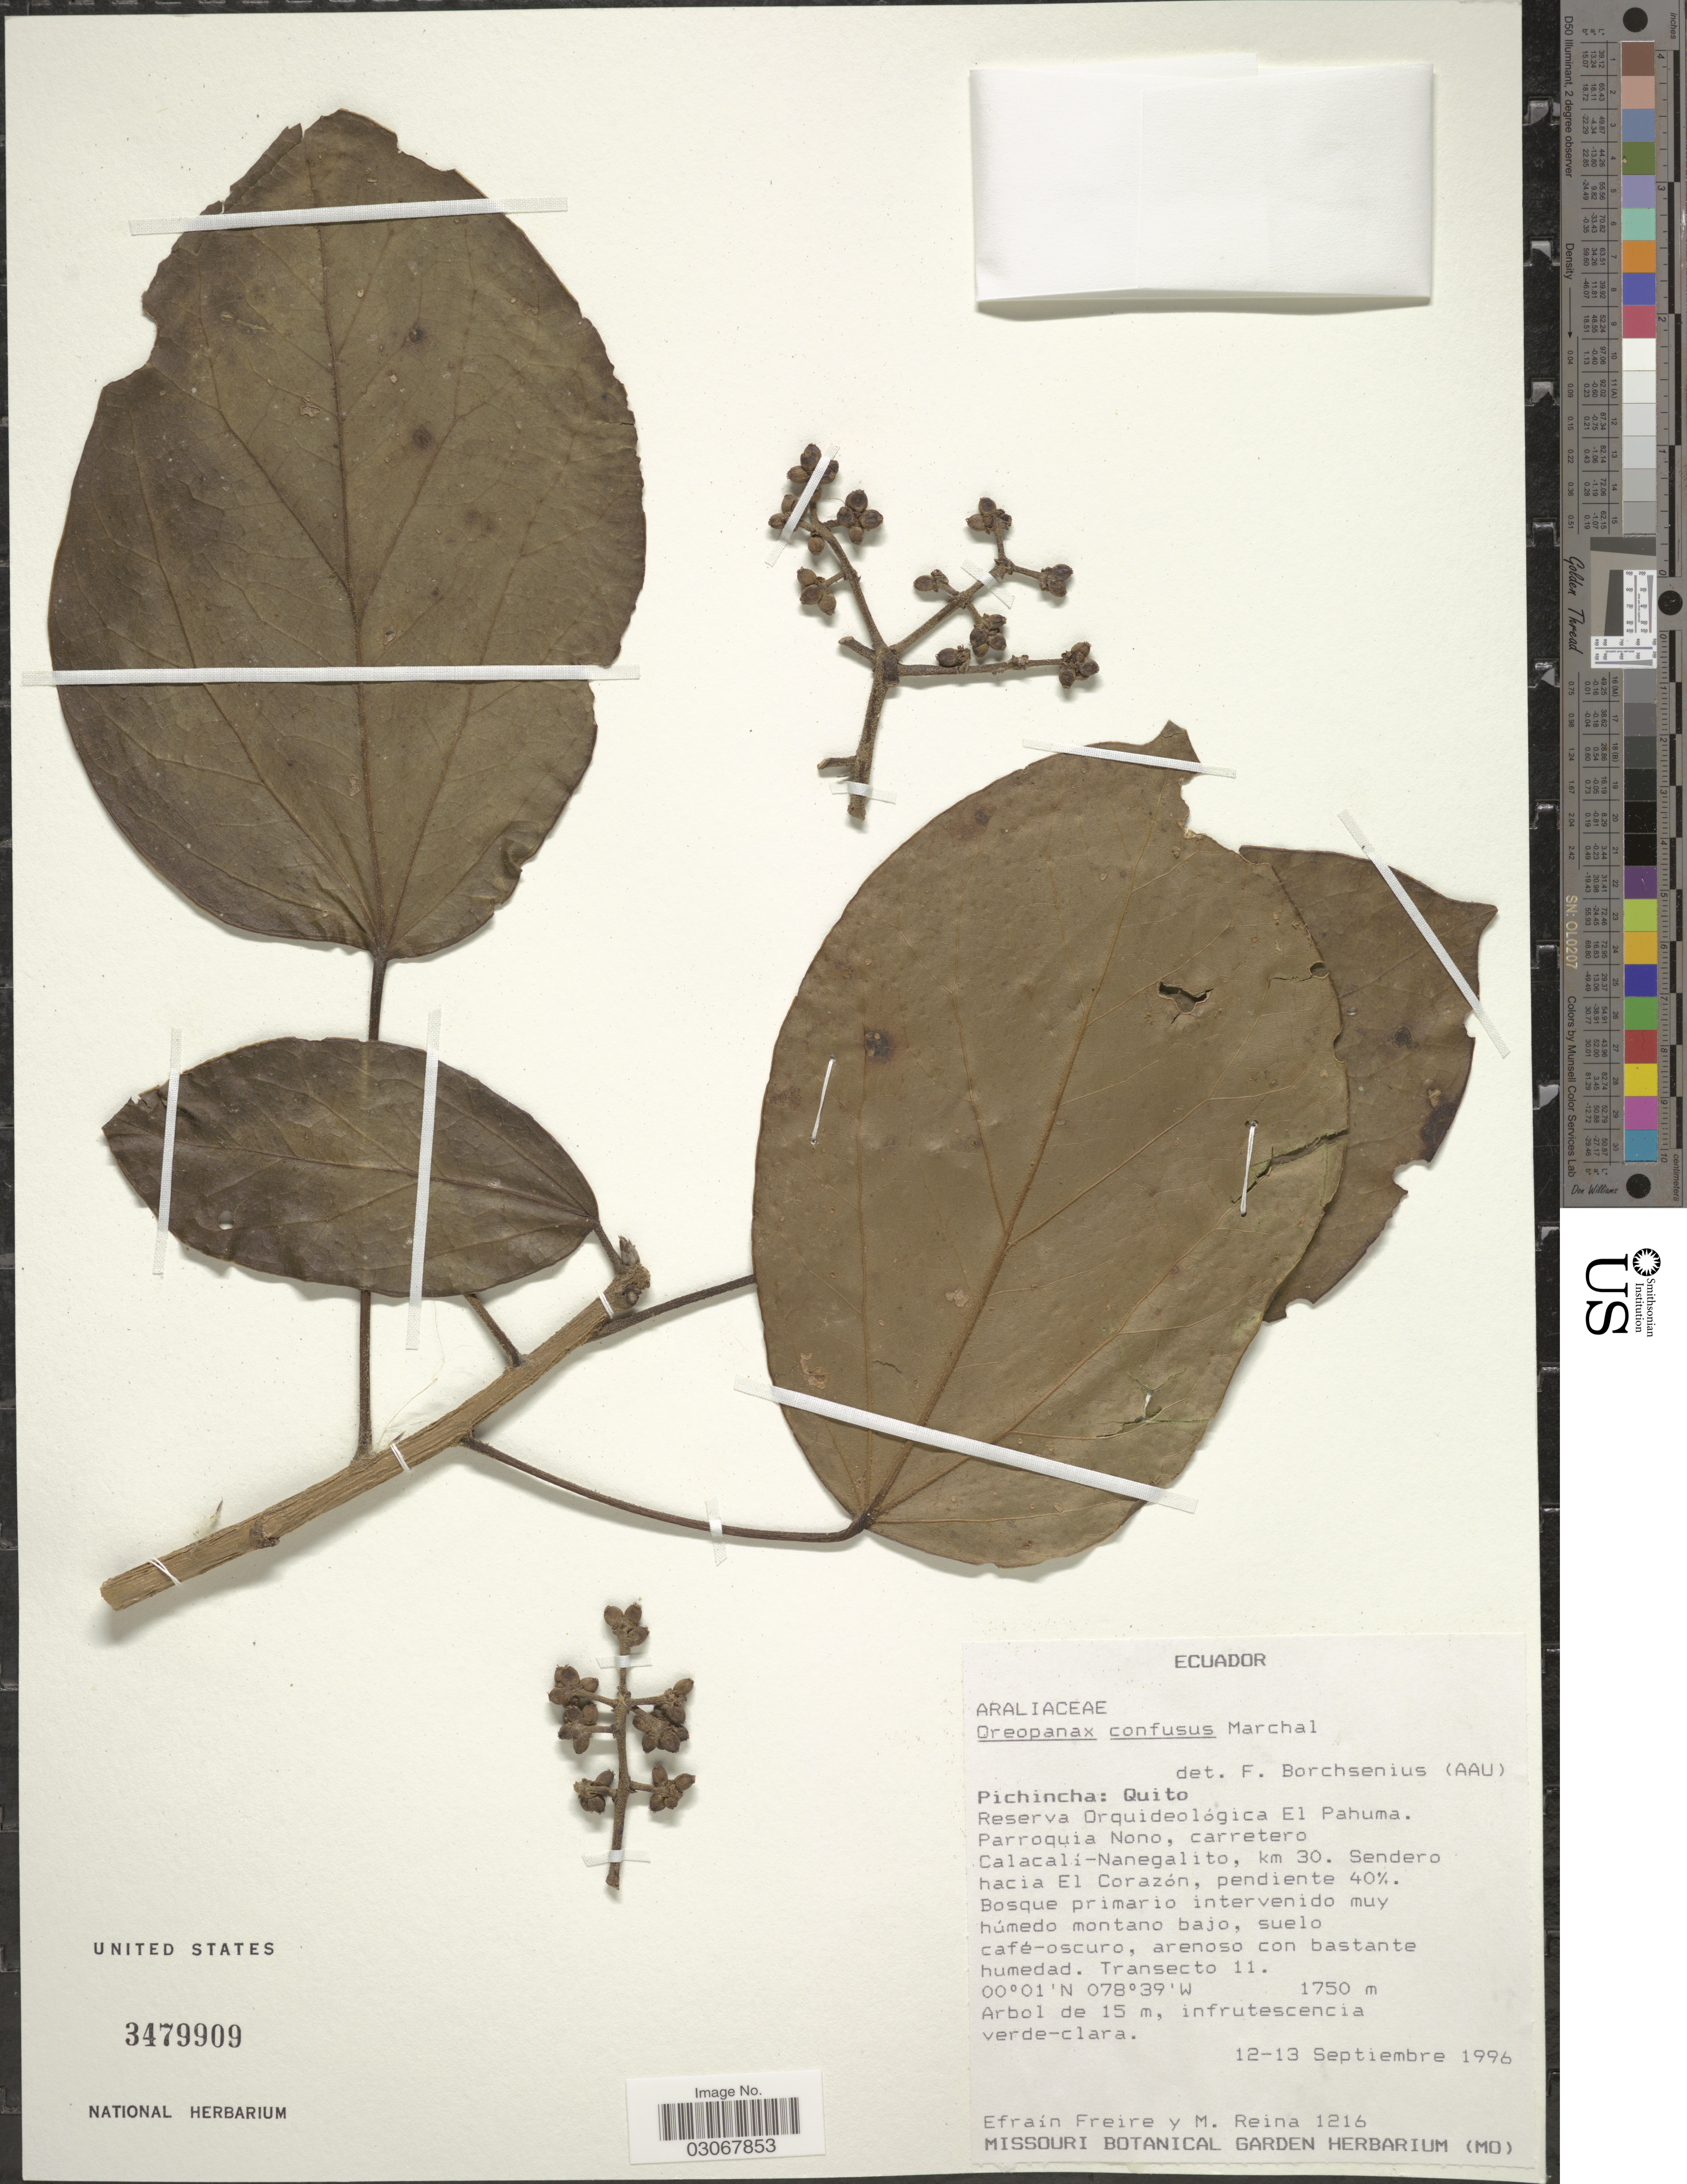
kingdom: Plantae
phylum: Tracheophyta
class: Magnoliopsida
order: Apiales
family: Araliaceae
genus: Oreopanax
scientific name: Oreopanax confusus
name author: March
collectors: E. Freire & M. Reina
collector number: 1216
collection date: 1996-09-12/1996-09-13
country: Ecuador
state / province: Pichincha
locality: Quito. Reserva Orquideológica El Pahuma. Parroquia Nono, carretero Calacalí-Nanegalito, km. 30. Sendero hacia El Corazón, pendiente 40%.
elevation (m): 1750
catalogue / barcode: US 3479909